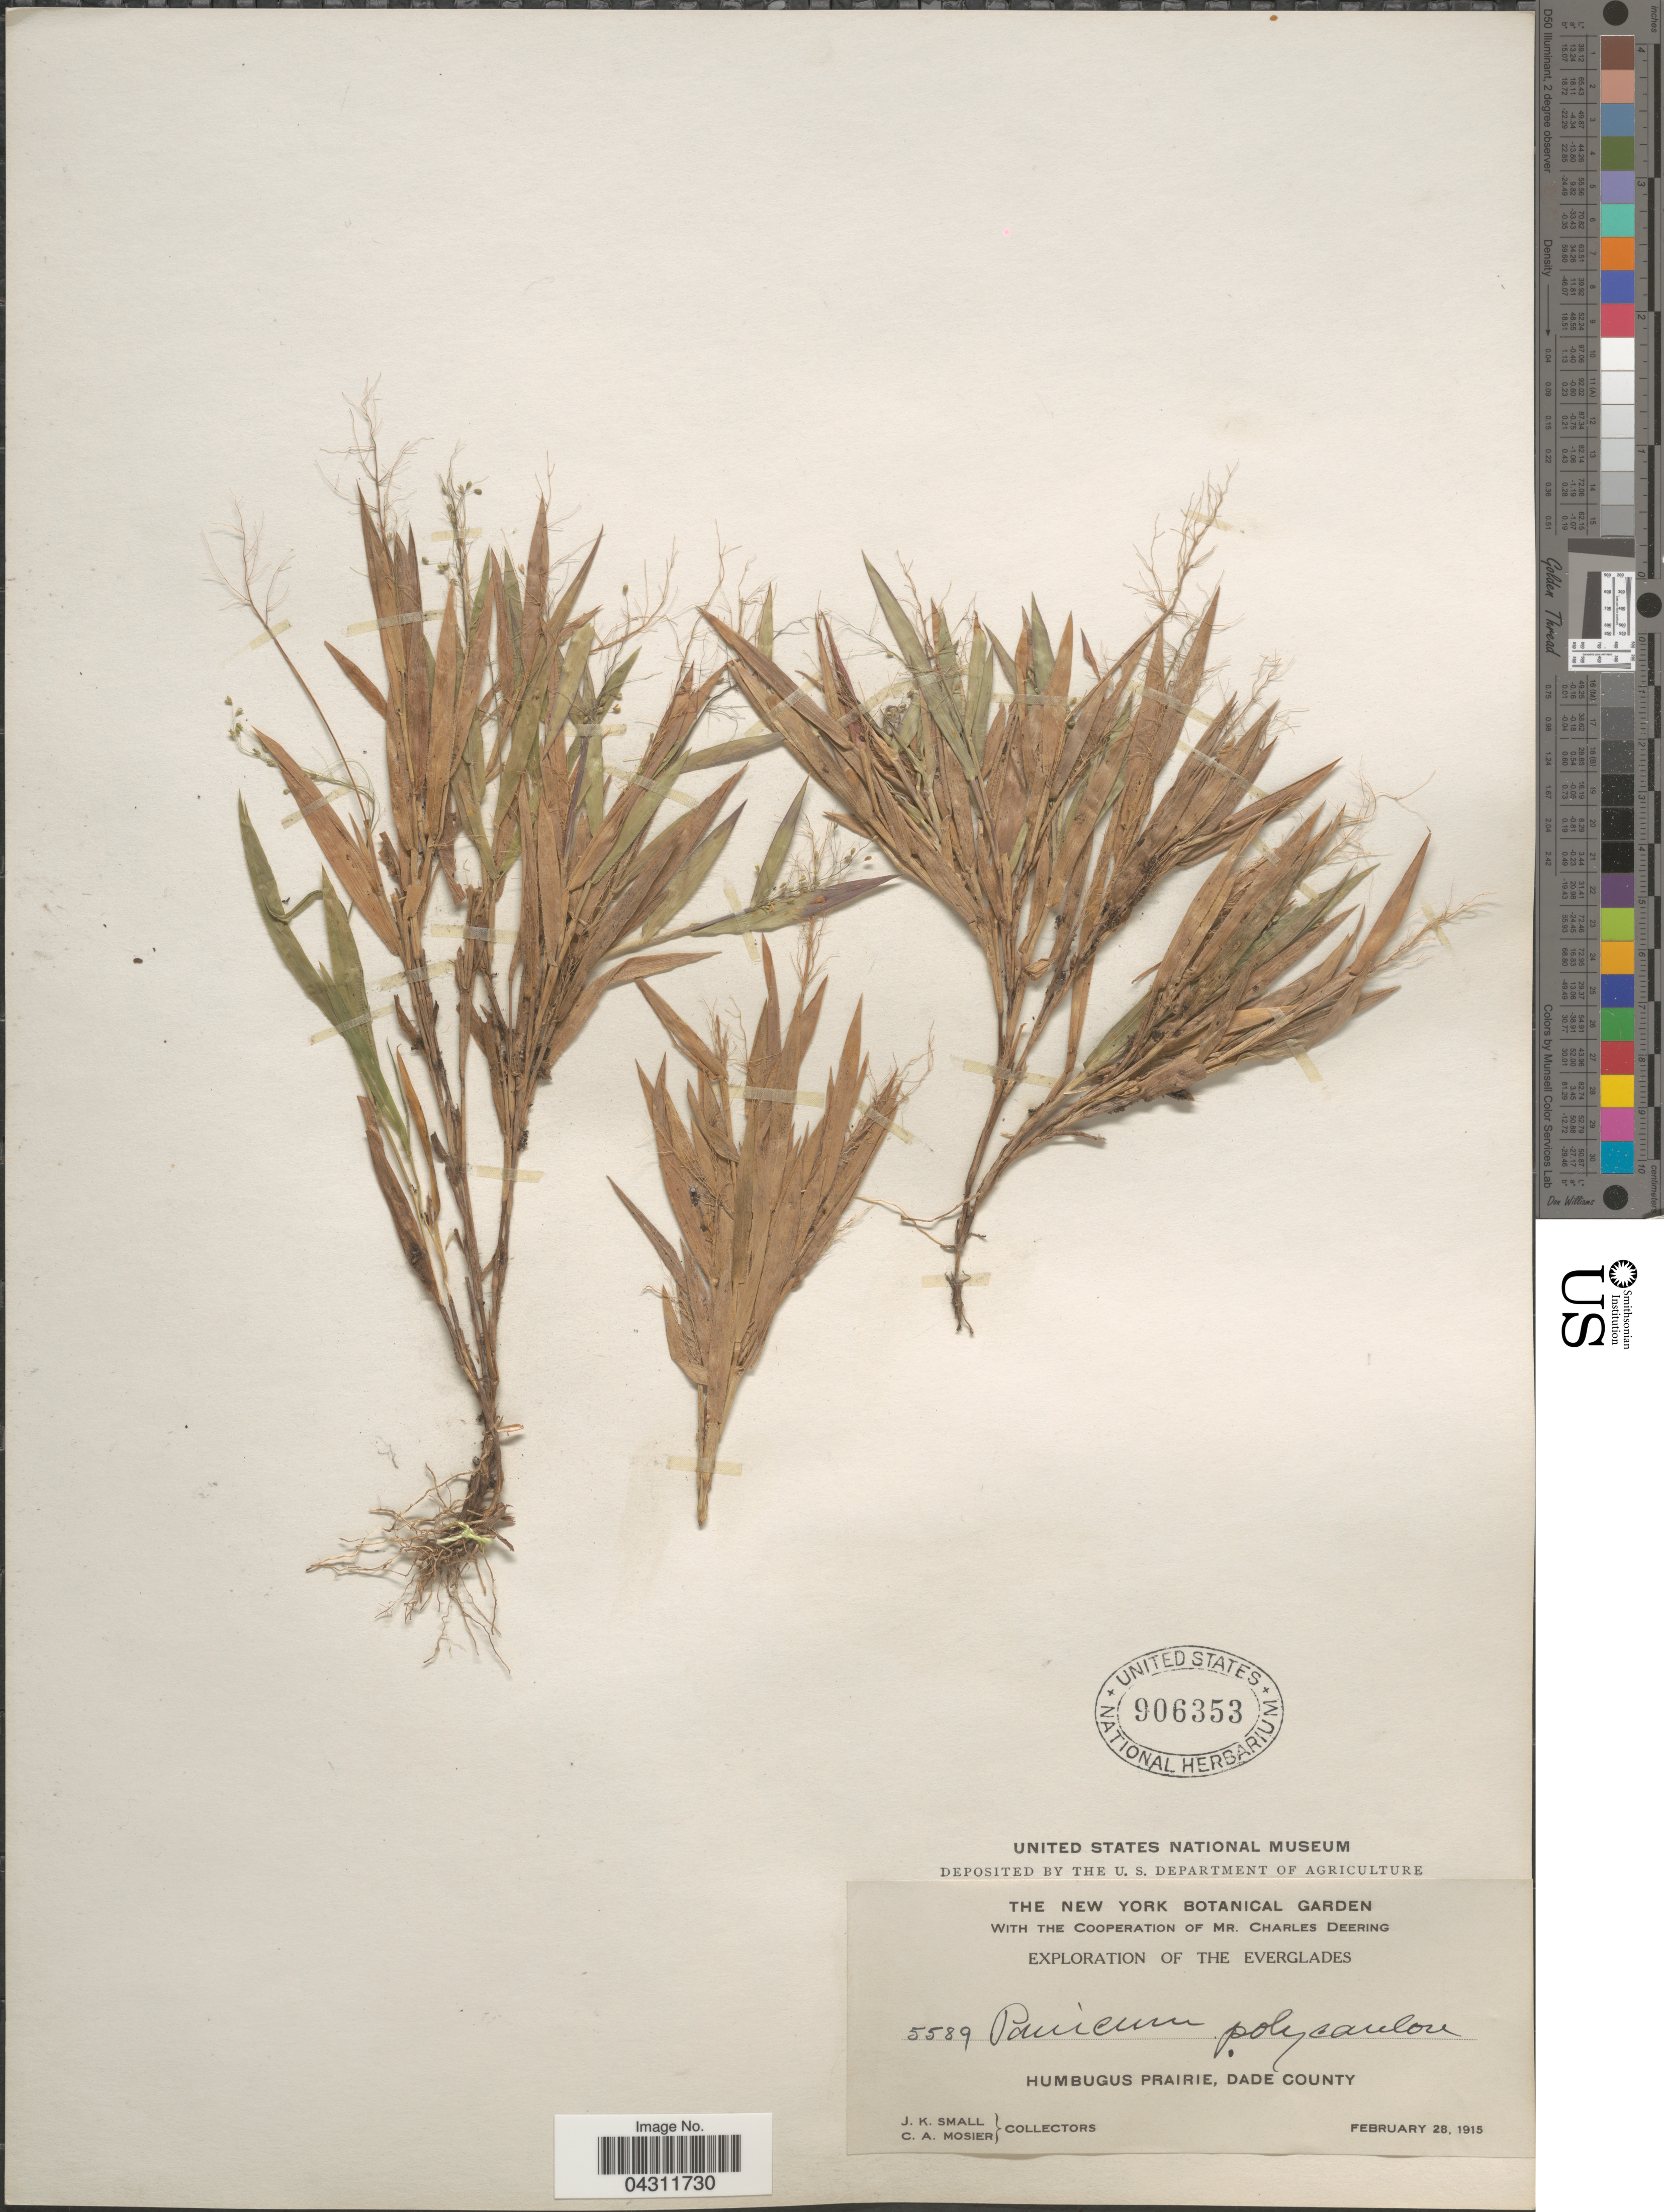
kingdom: Plantae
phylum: Tracheophyta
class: Liliopsida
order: Poales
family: Poaceae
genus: Dichanthelium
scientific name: Dichanthelium strigosum var. glabrescens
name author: (Griseb.) Freckmann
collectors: J. K. Small & C. A. Mosier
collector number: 5589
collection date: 1915-02-28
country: United States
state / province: Florida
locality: Exploration of The Everglades. Humbugus Prairie, Dade County.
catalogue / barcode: US 906353